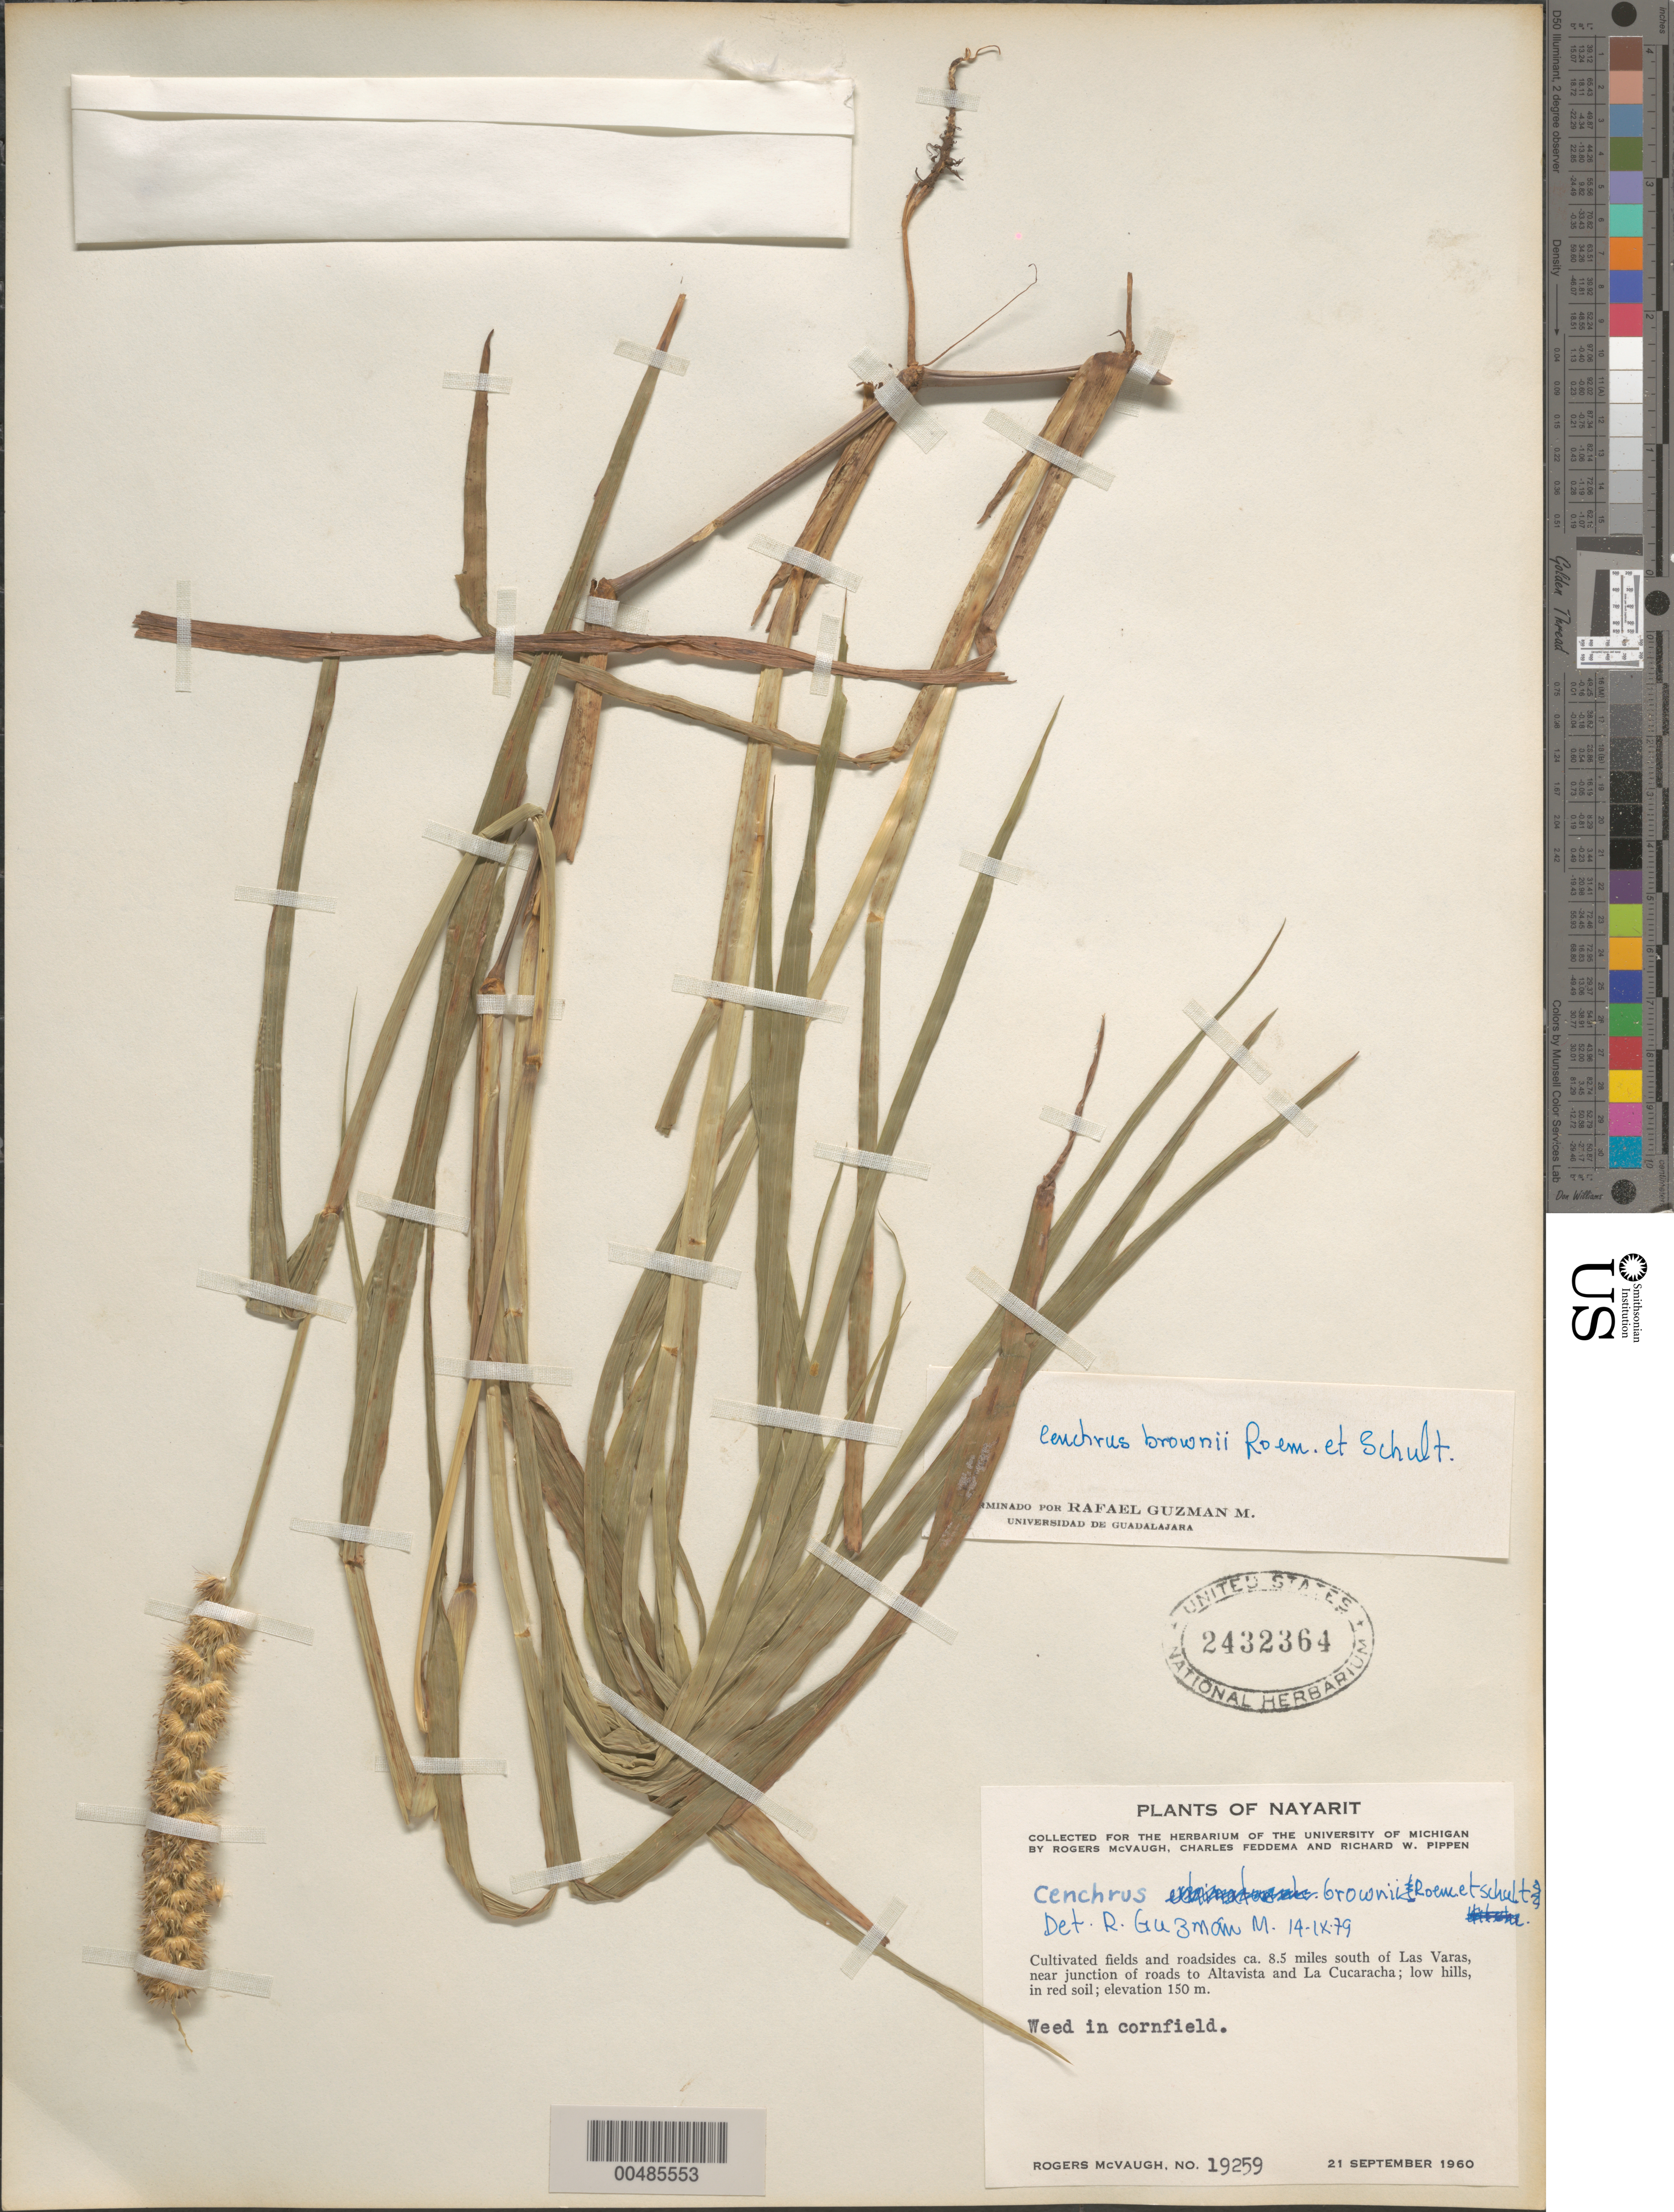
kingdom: Plantae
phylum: Tracheophyta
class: Liliopsida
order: Poales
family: Poaceae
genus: Cenchrus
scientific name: Cenchrus brownii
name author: Roem. & Schult.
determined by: Guzman-M., R.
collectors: R. McVaugh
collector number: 19259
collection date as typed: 21 Sep 1960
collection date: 1960-09-21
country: Mexico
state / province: Nayarit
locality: About 8.5 mi S of Las Varas, near jct of rds to Altavista & La Cucaracha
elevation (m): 150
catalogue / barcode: US 2432364